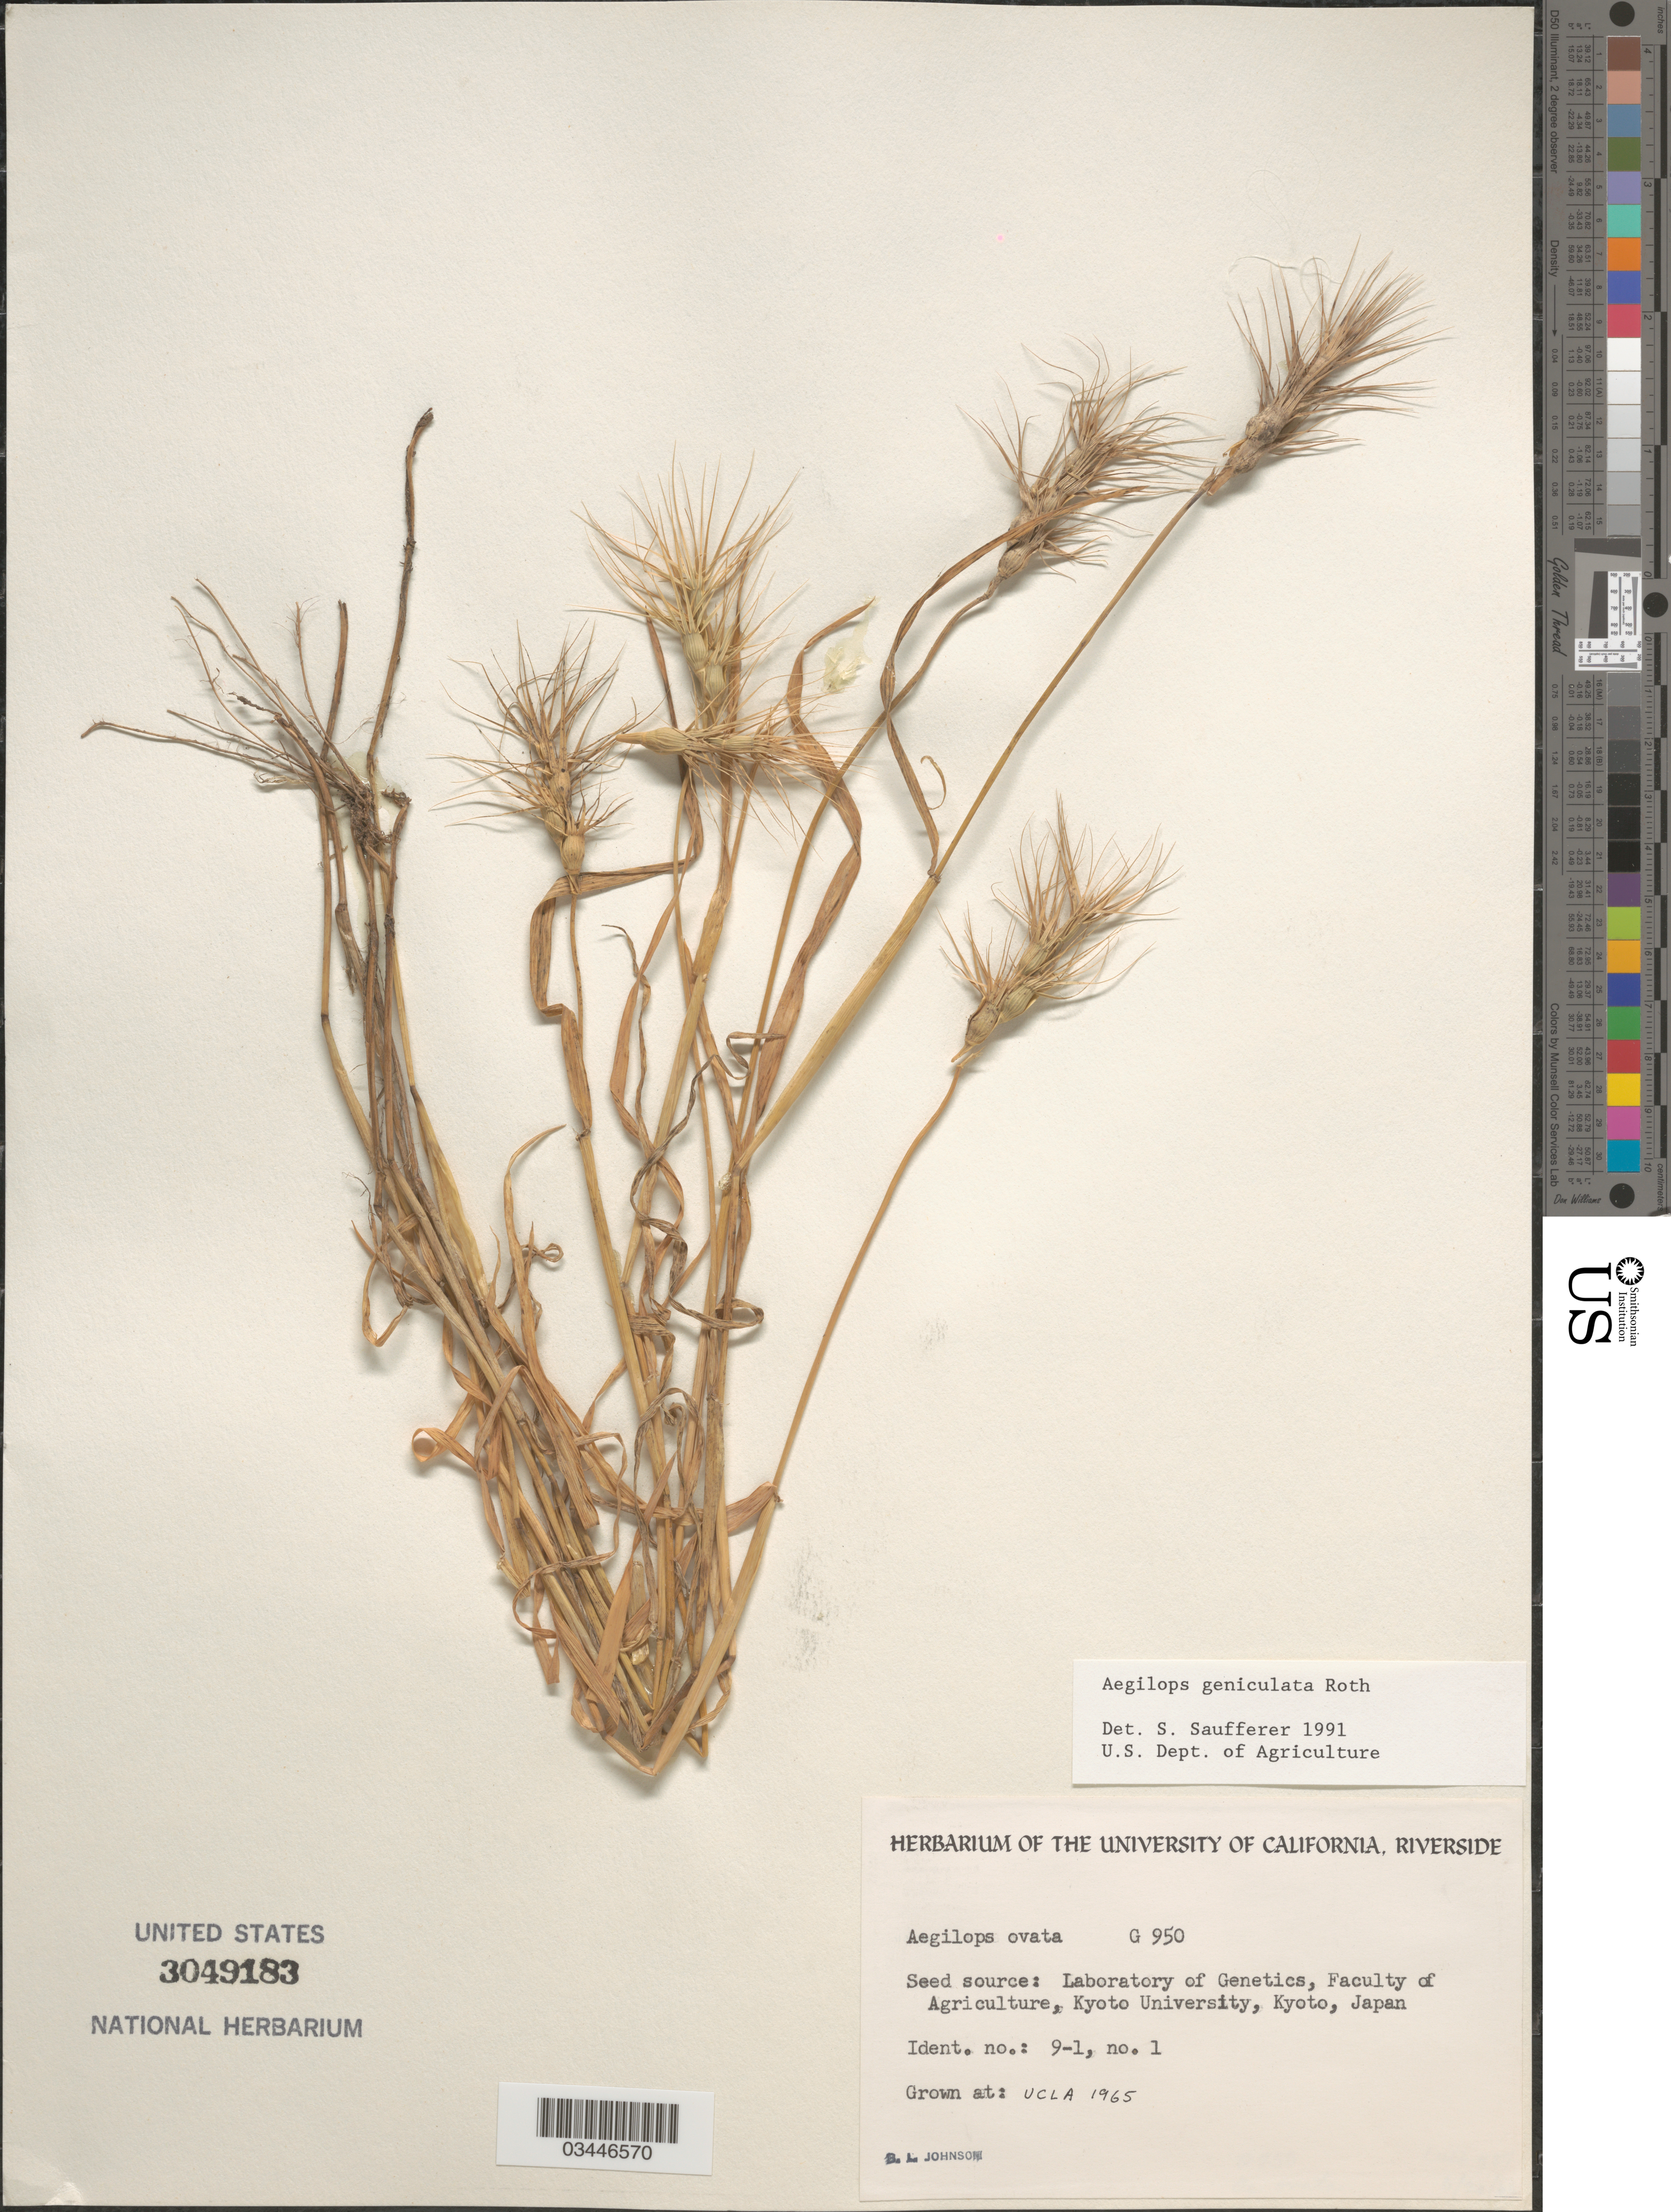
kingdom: Plantae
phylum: Tracheophyta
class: Liliopsida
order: Poales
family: Poaceae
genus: Aegilops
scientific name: Aegilops geniculata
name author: Roth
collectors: B. Johnson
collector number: G950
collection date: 1965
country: United States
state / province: California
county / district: Los Angeles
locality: UCLA.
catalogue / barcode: US 3049183